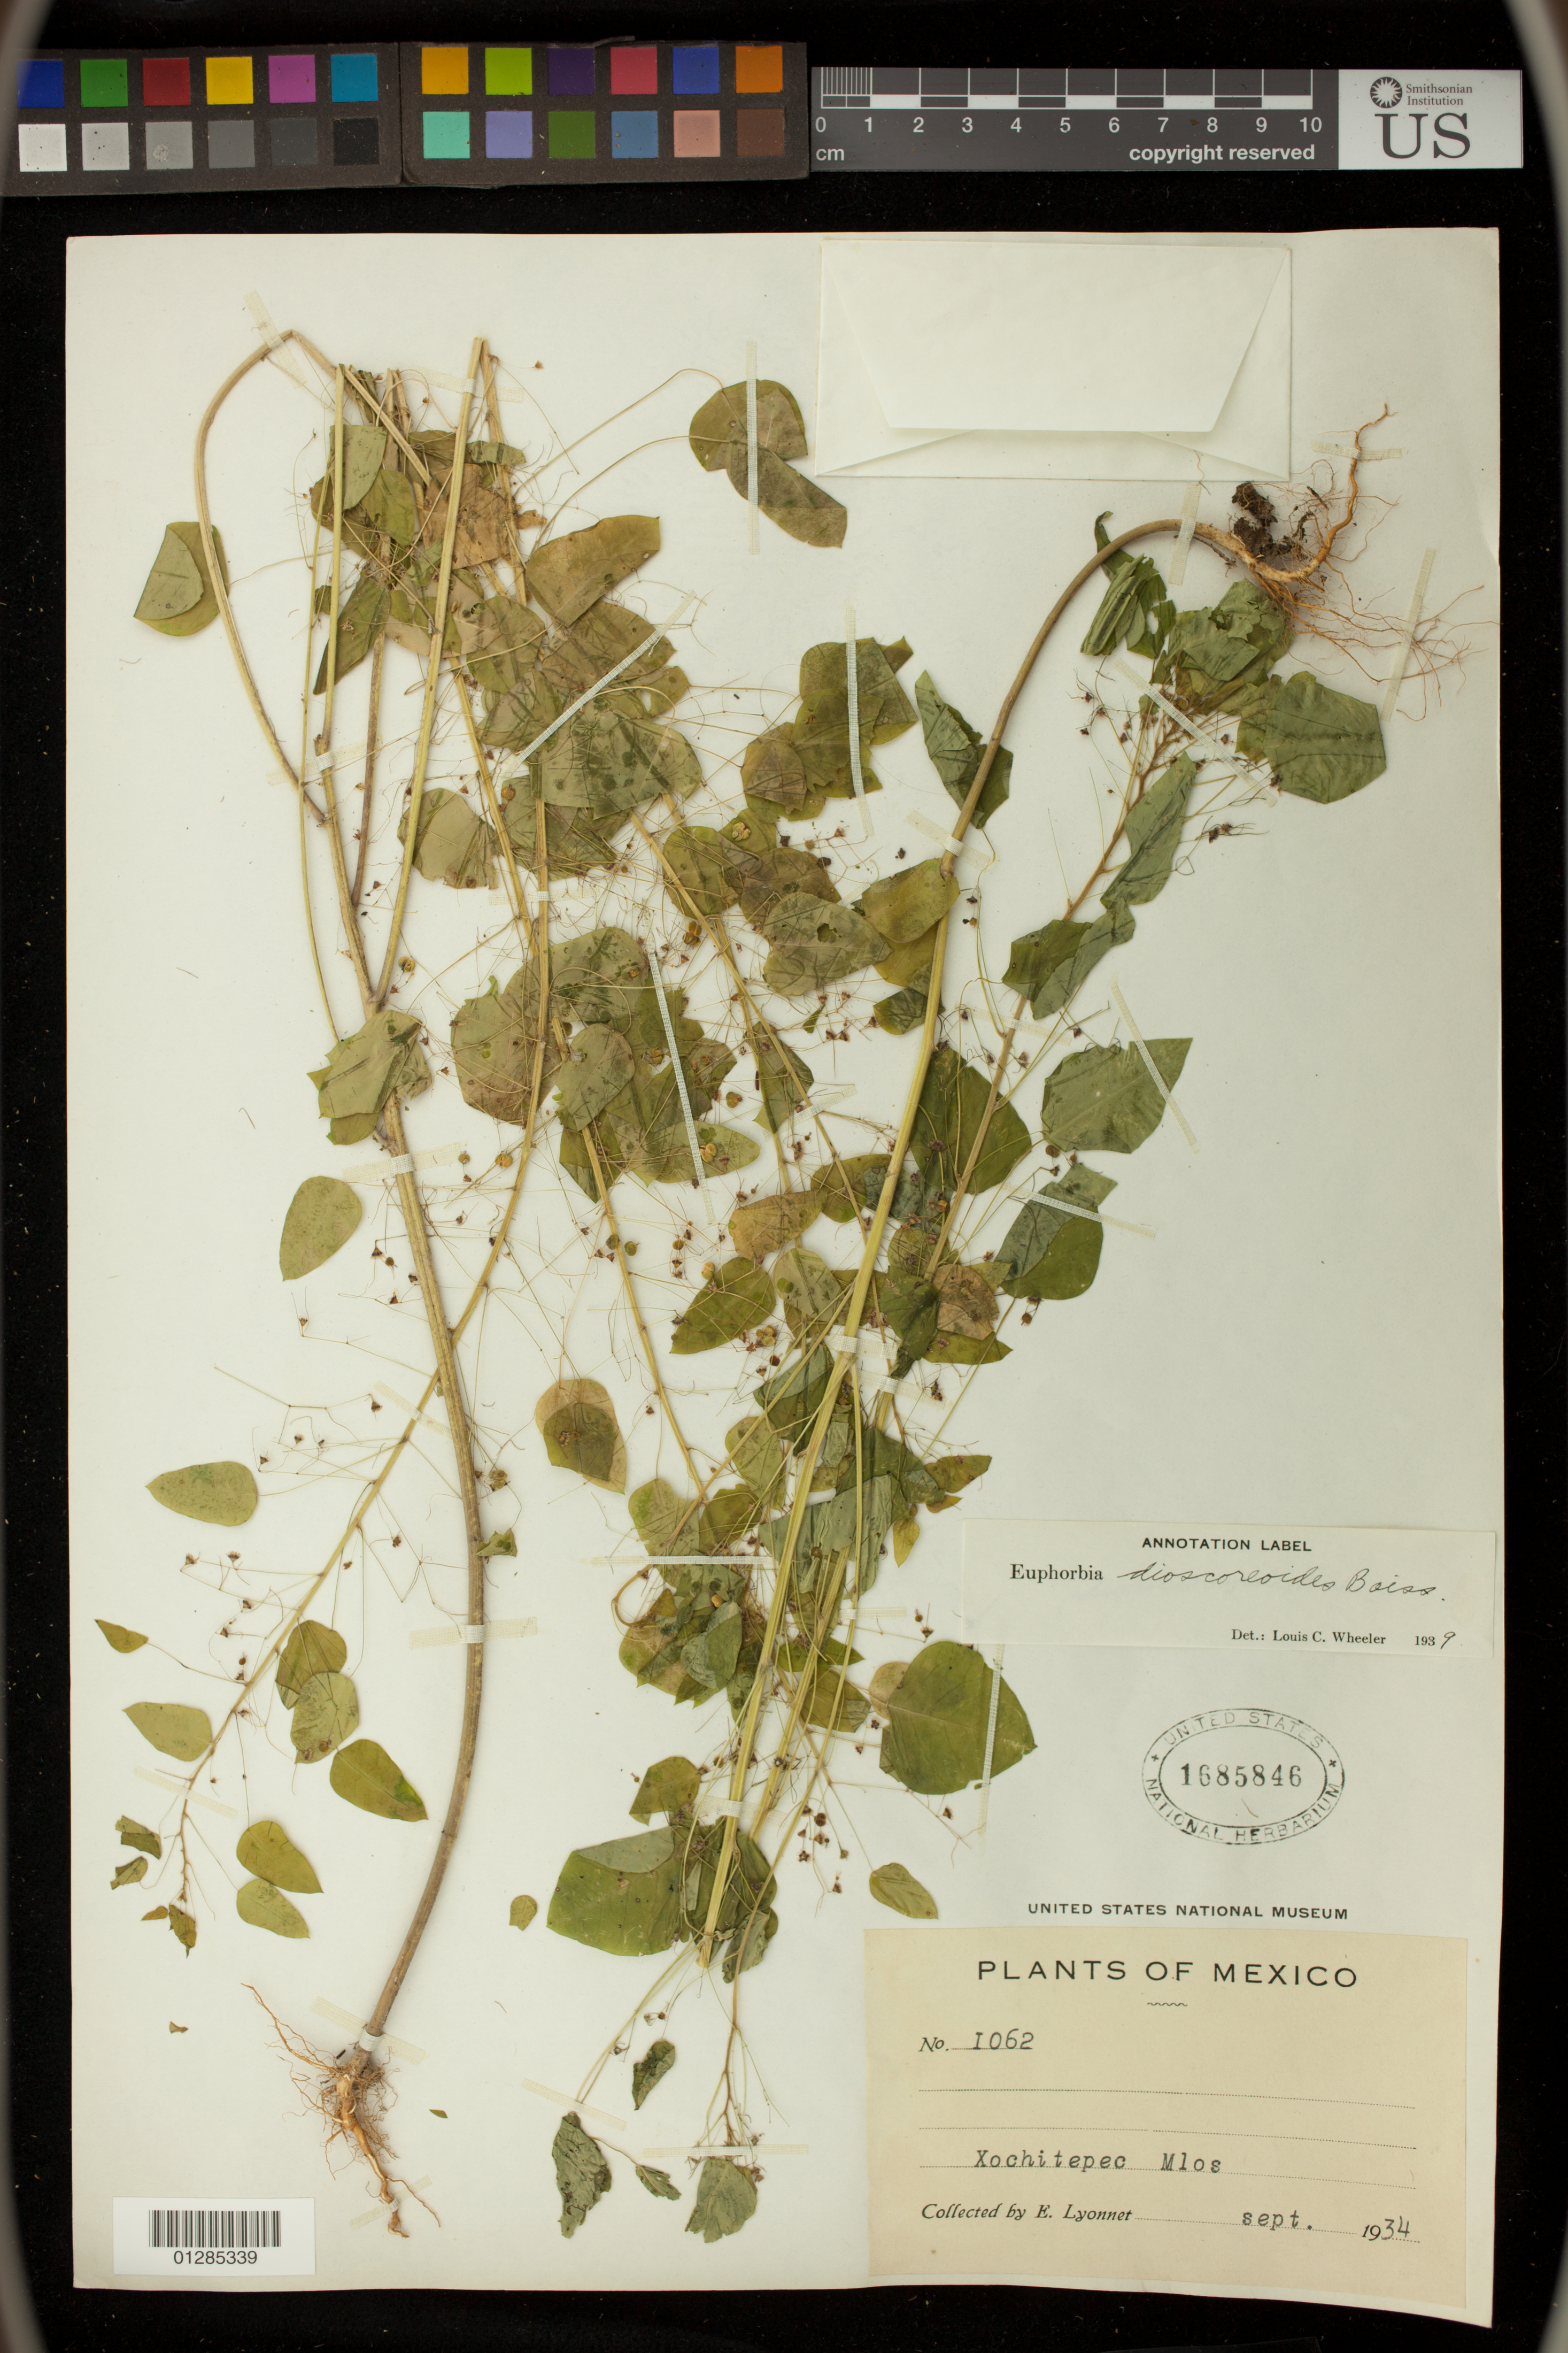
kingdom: Plantae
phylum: Tracheophyta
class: Magnoliopsida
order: Malpighiales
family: Euphorbiaceae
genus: Euphorbia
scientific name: Euphorbia dioscoreoides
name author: Boiss.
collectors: E. Lyonnet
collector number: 1062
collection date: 1934-09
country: Mexico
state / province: Morelos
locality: Xochitepec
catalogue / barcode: US 1685846